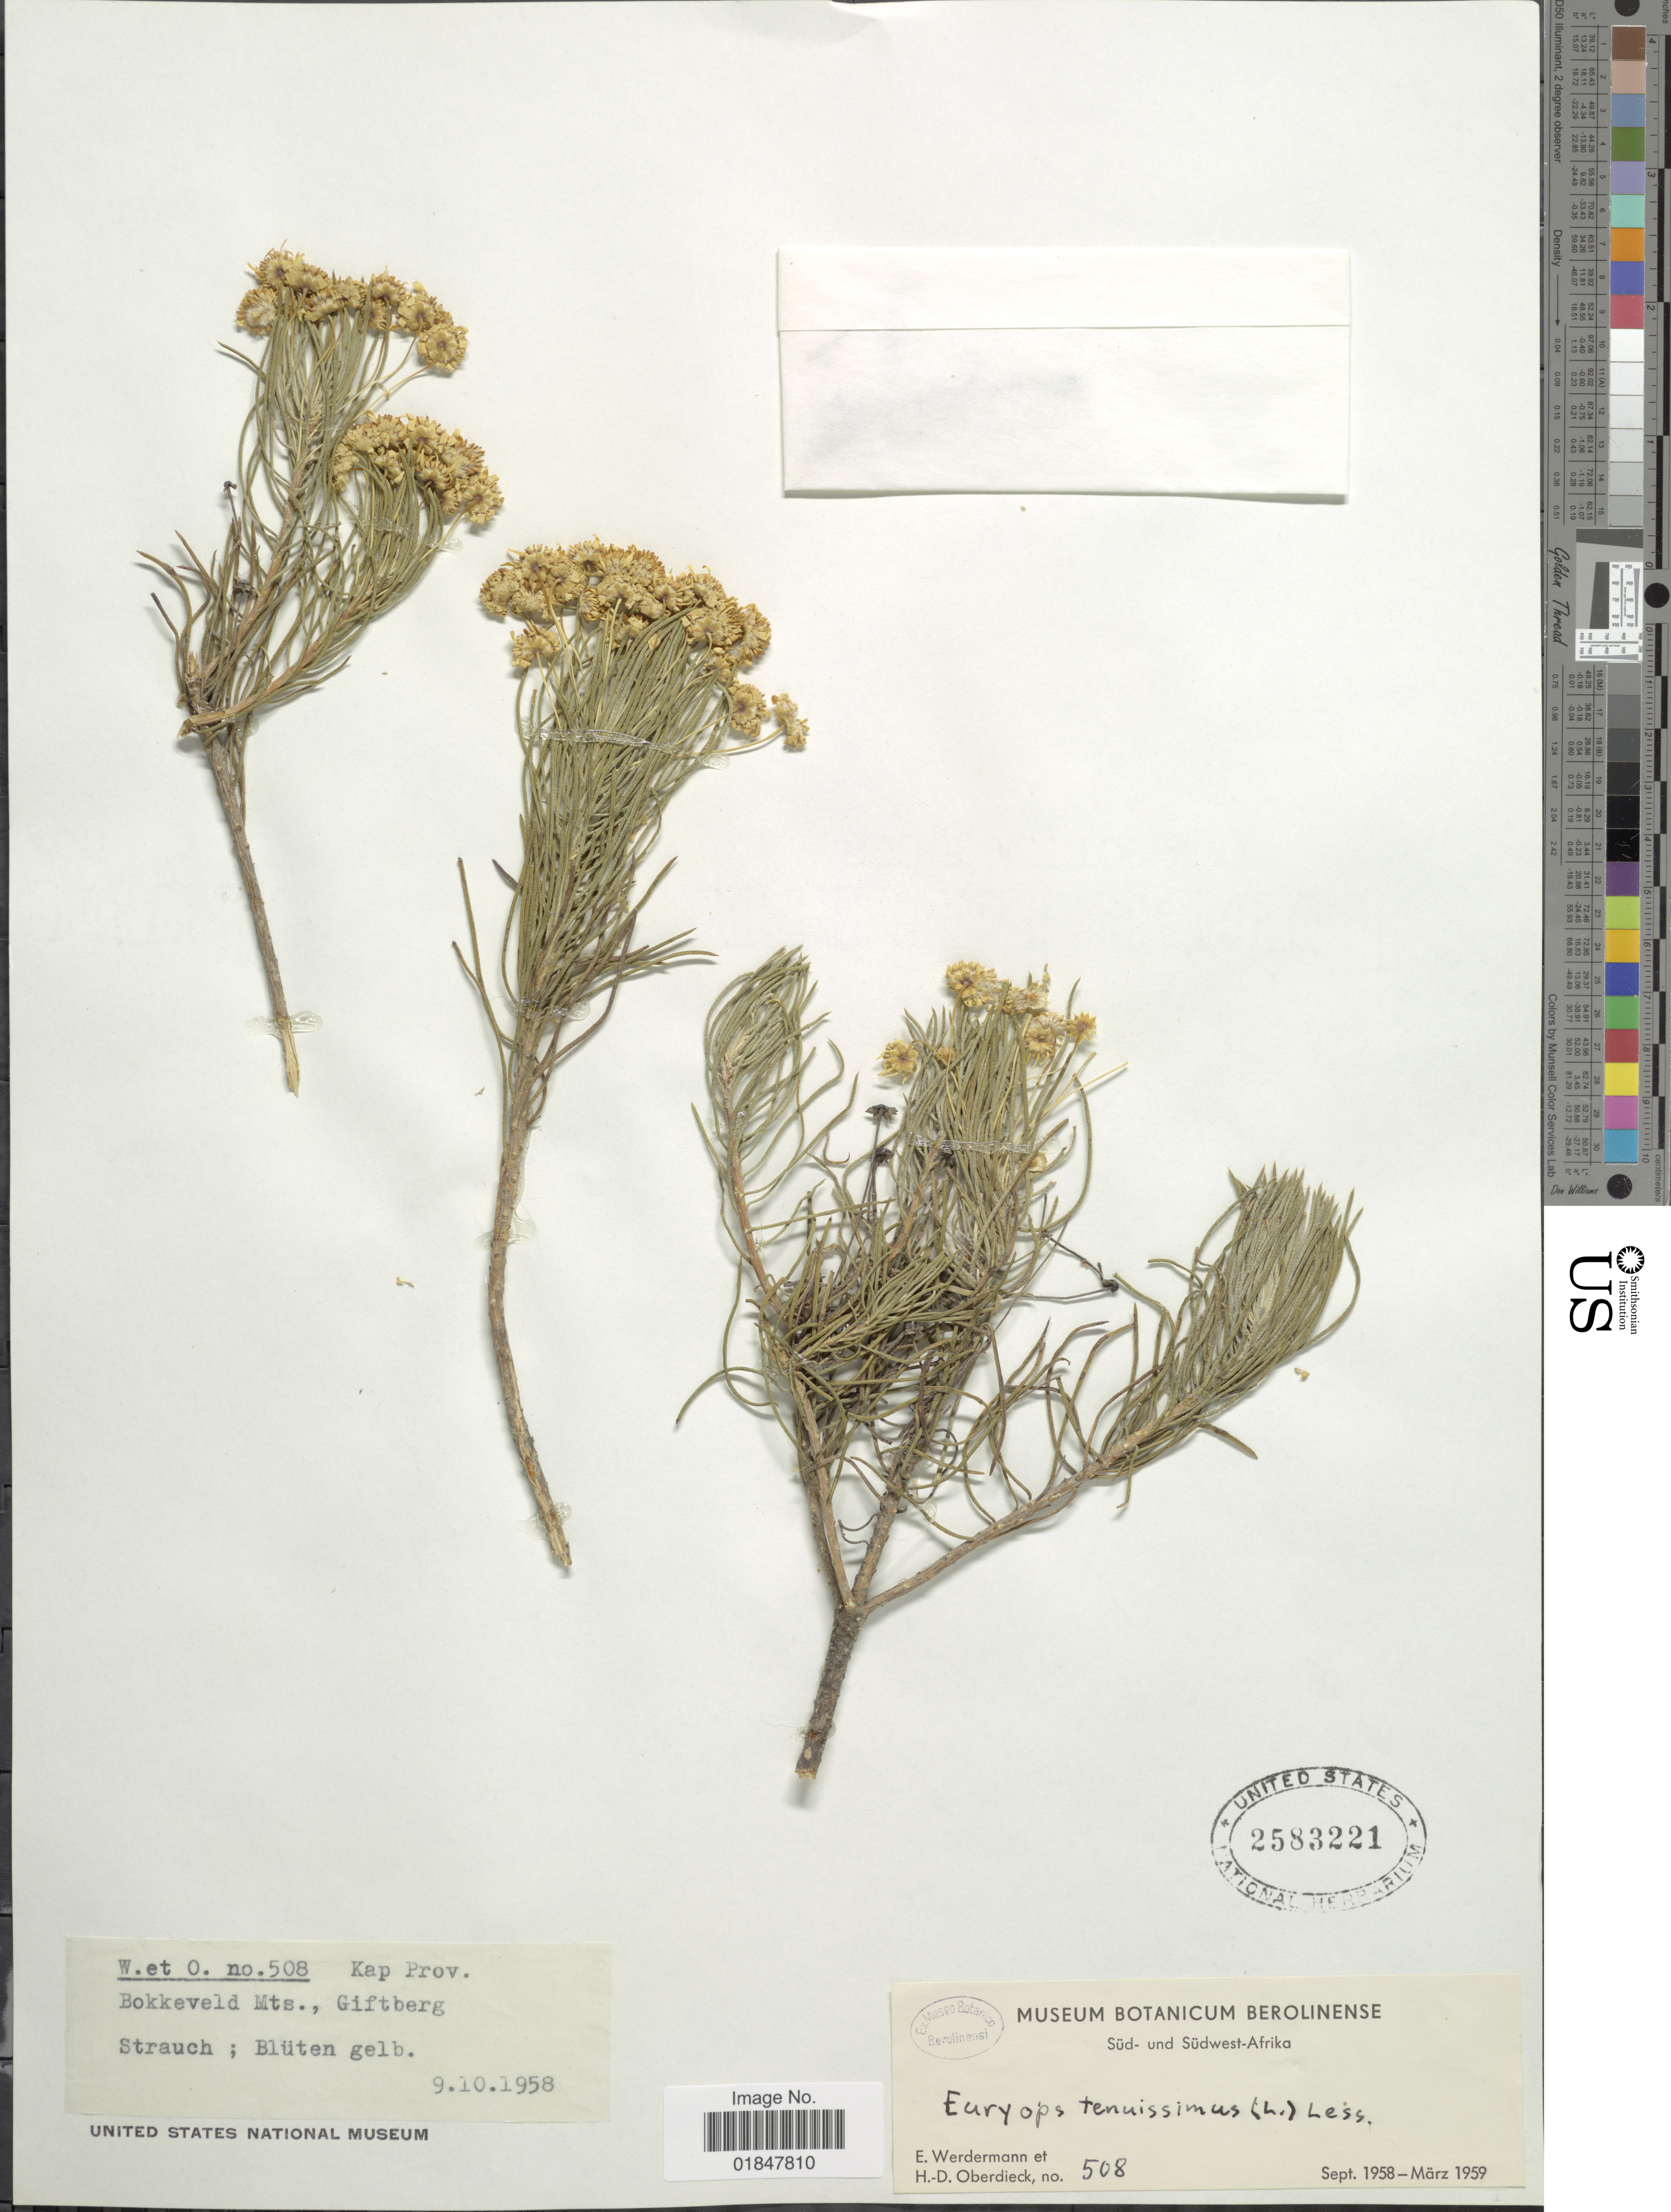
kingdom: Plantae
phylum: Tracheophyta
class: Magnoliopsida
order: Asterales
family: Asteraceae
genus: Euryops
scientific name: Euryops tenuissimus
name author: (L.) DC.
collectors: E. Wedermann & H. Oberdieck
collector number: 508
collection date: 1958-10-09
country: South Africa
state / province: Western Cape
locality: Sud- und Sudwest Afrika, Bokkeveld Mts., Giftberg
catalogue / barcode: US 2583221